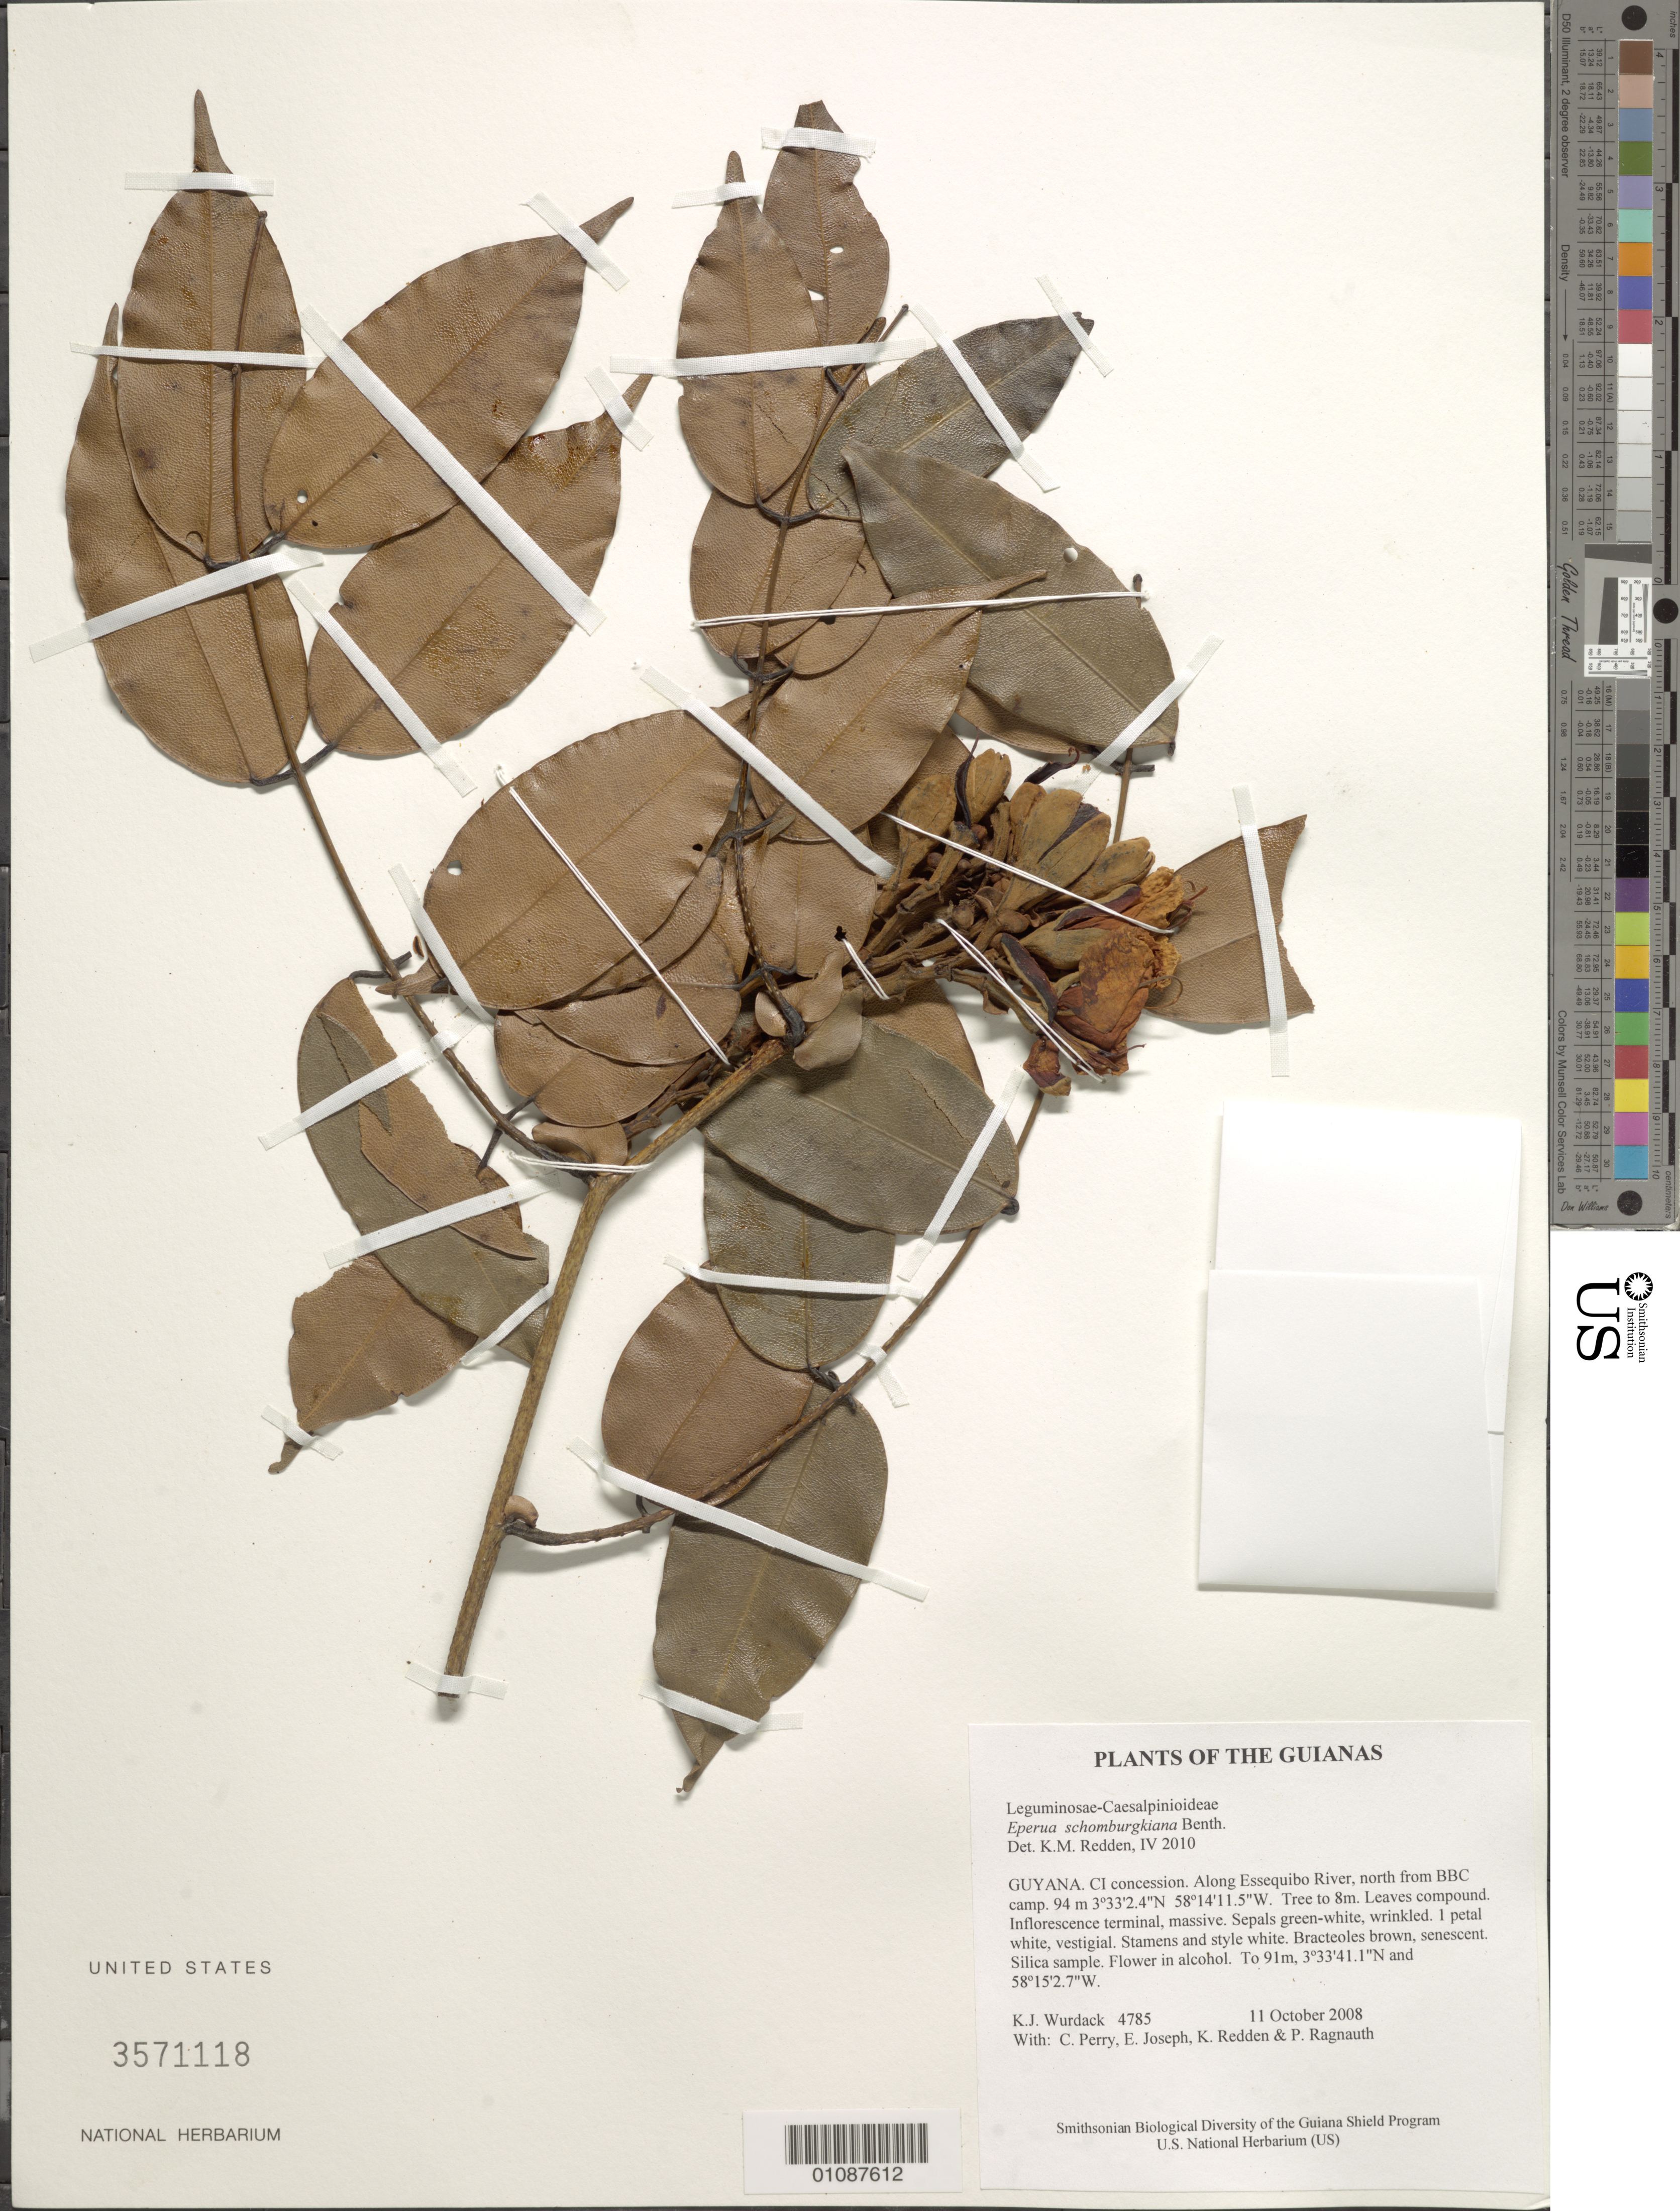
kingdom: Plantae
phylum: Tracheophyta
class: Magnoliopsida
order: Fabales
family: Fabaceae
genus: Eperua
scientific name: Eperua schomburgkiana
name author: Benth.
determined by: Redden, K. M.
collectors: K. Wurdack, C. Perry, E. Joseph, K. M. Redden & P. Ragnauth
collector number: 4785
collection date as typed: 11 October 2008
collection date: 2008-10-11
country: Guyana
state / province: U. Takutu-U. Essequibo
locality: CI concession. Along Essequibo River, north from BBC camp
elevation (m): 94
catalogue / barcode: US 3571118